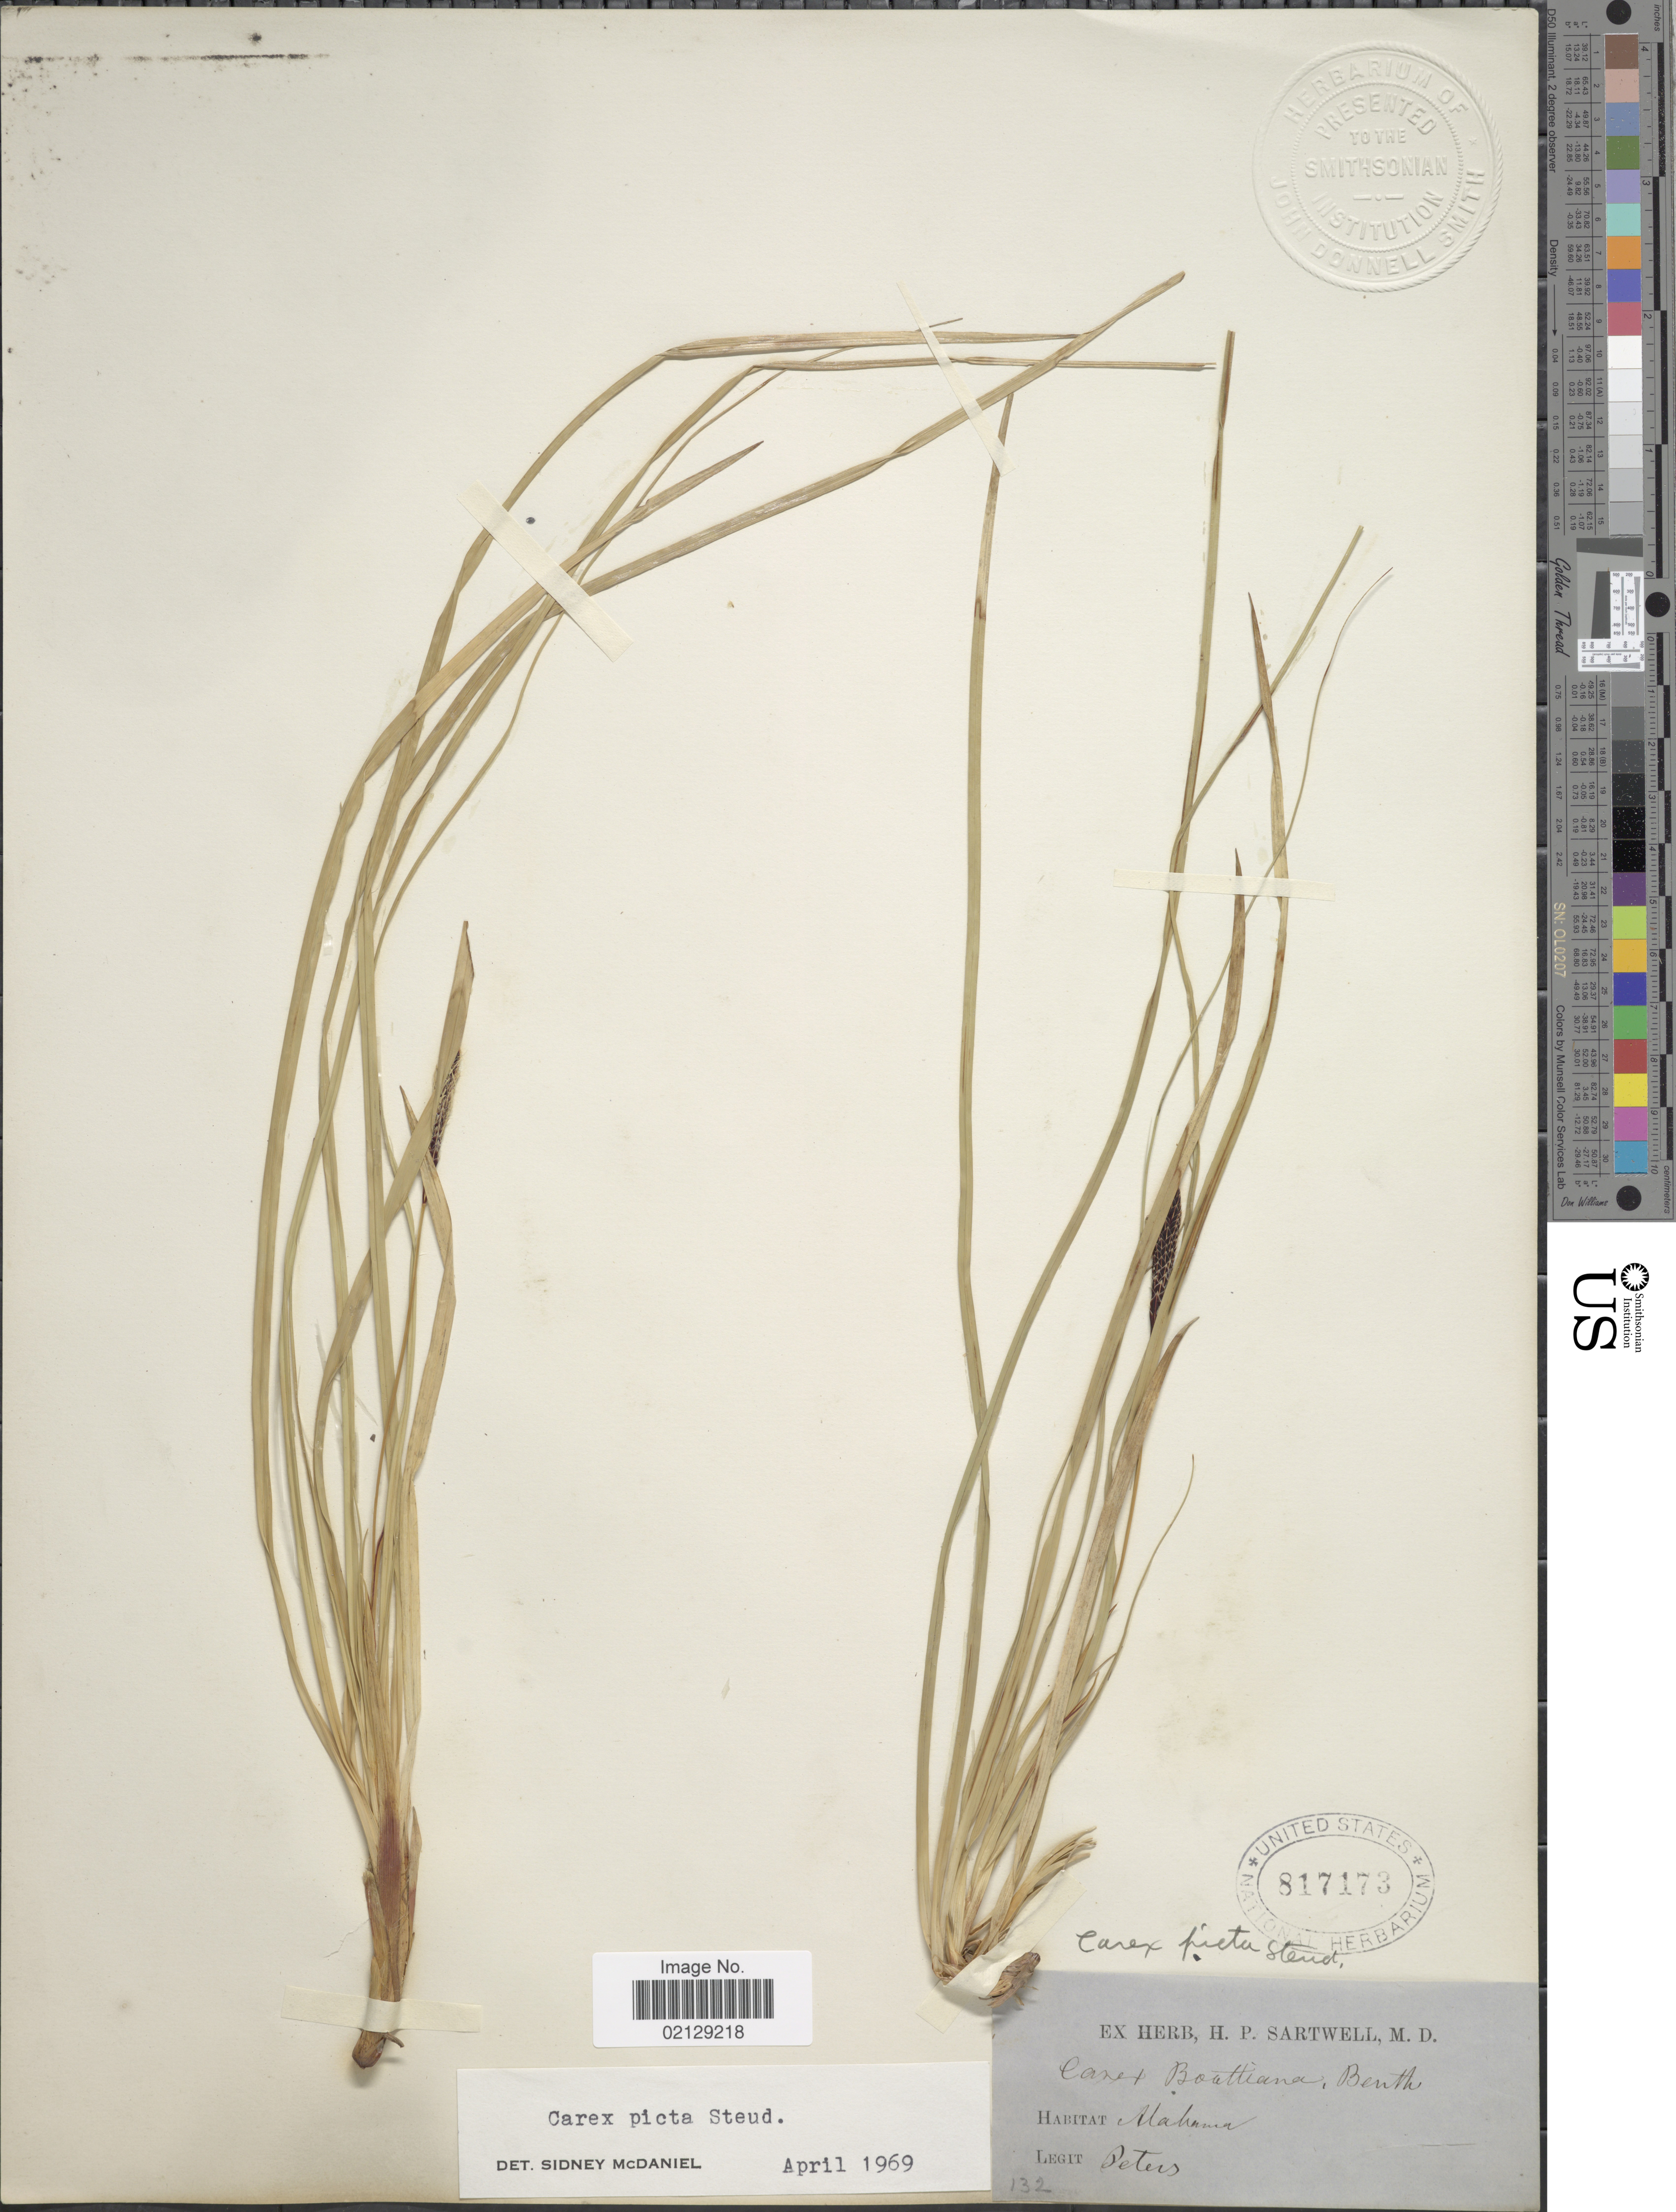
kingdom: Plantae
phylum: Tracheophyta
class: Liliopsida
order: Poales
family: Cyperaceae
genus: Carex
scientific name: Carex picta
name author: Steud.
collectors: -. Peters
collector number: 132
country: United States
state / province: Alabama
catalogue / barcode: US 817173